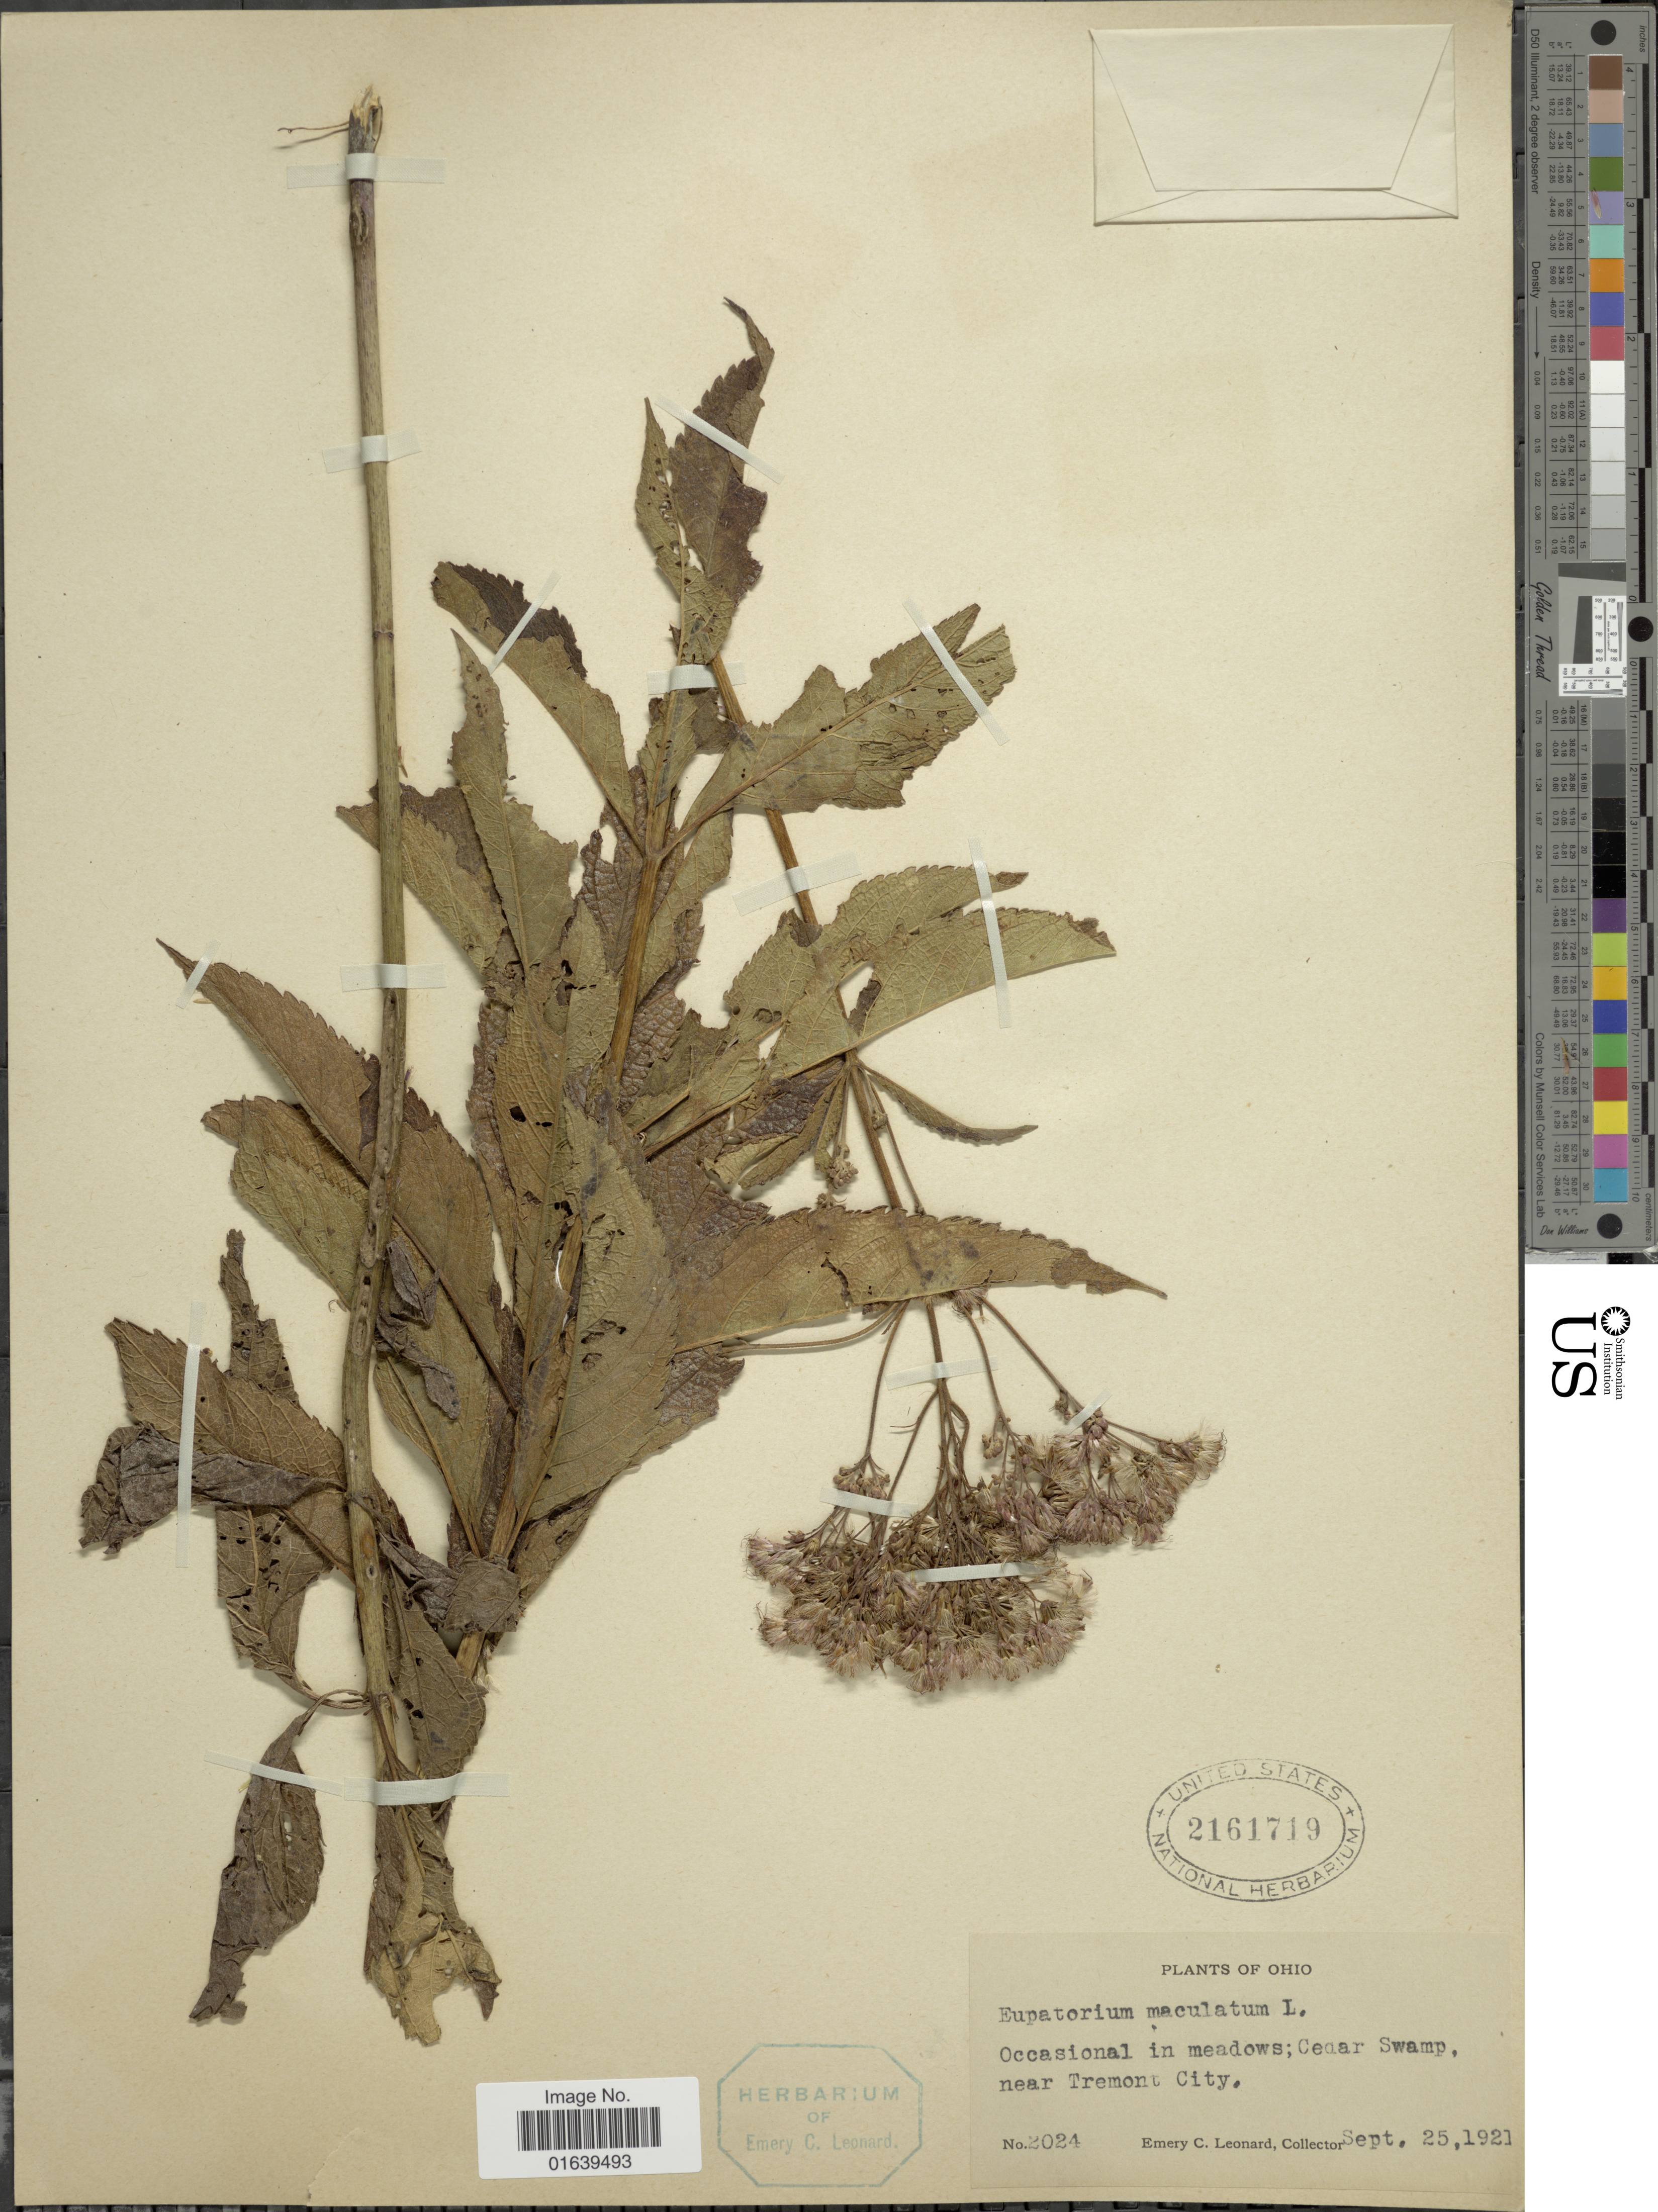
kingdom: Plantae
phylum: Tracheophyta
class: Magnoliopsida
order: Asterales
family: Asteraceae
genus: Eupatorium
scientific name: Eupatorium maculatum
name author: L.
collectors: E. C. Leonard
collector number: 2024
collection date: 1921-09-25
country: United States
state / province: Ohio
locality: Occasional in meadows; Cedar Swamp, near Tremont City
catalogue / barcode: US 2161719